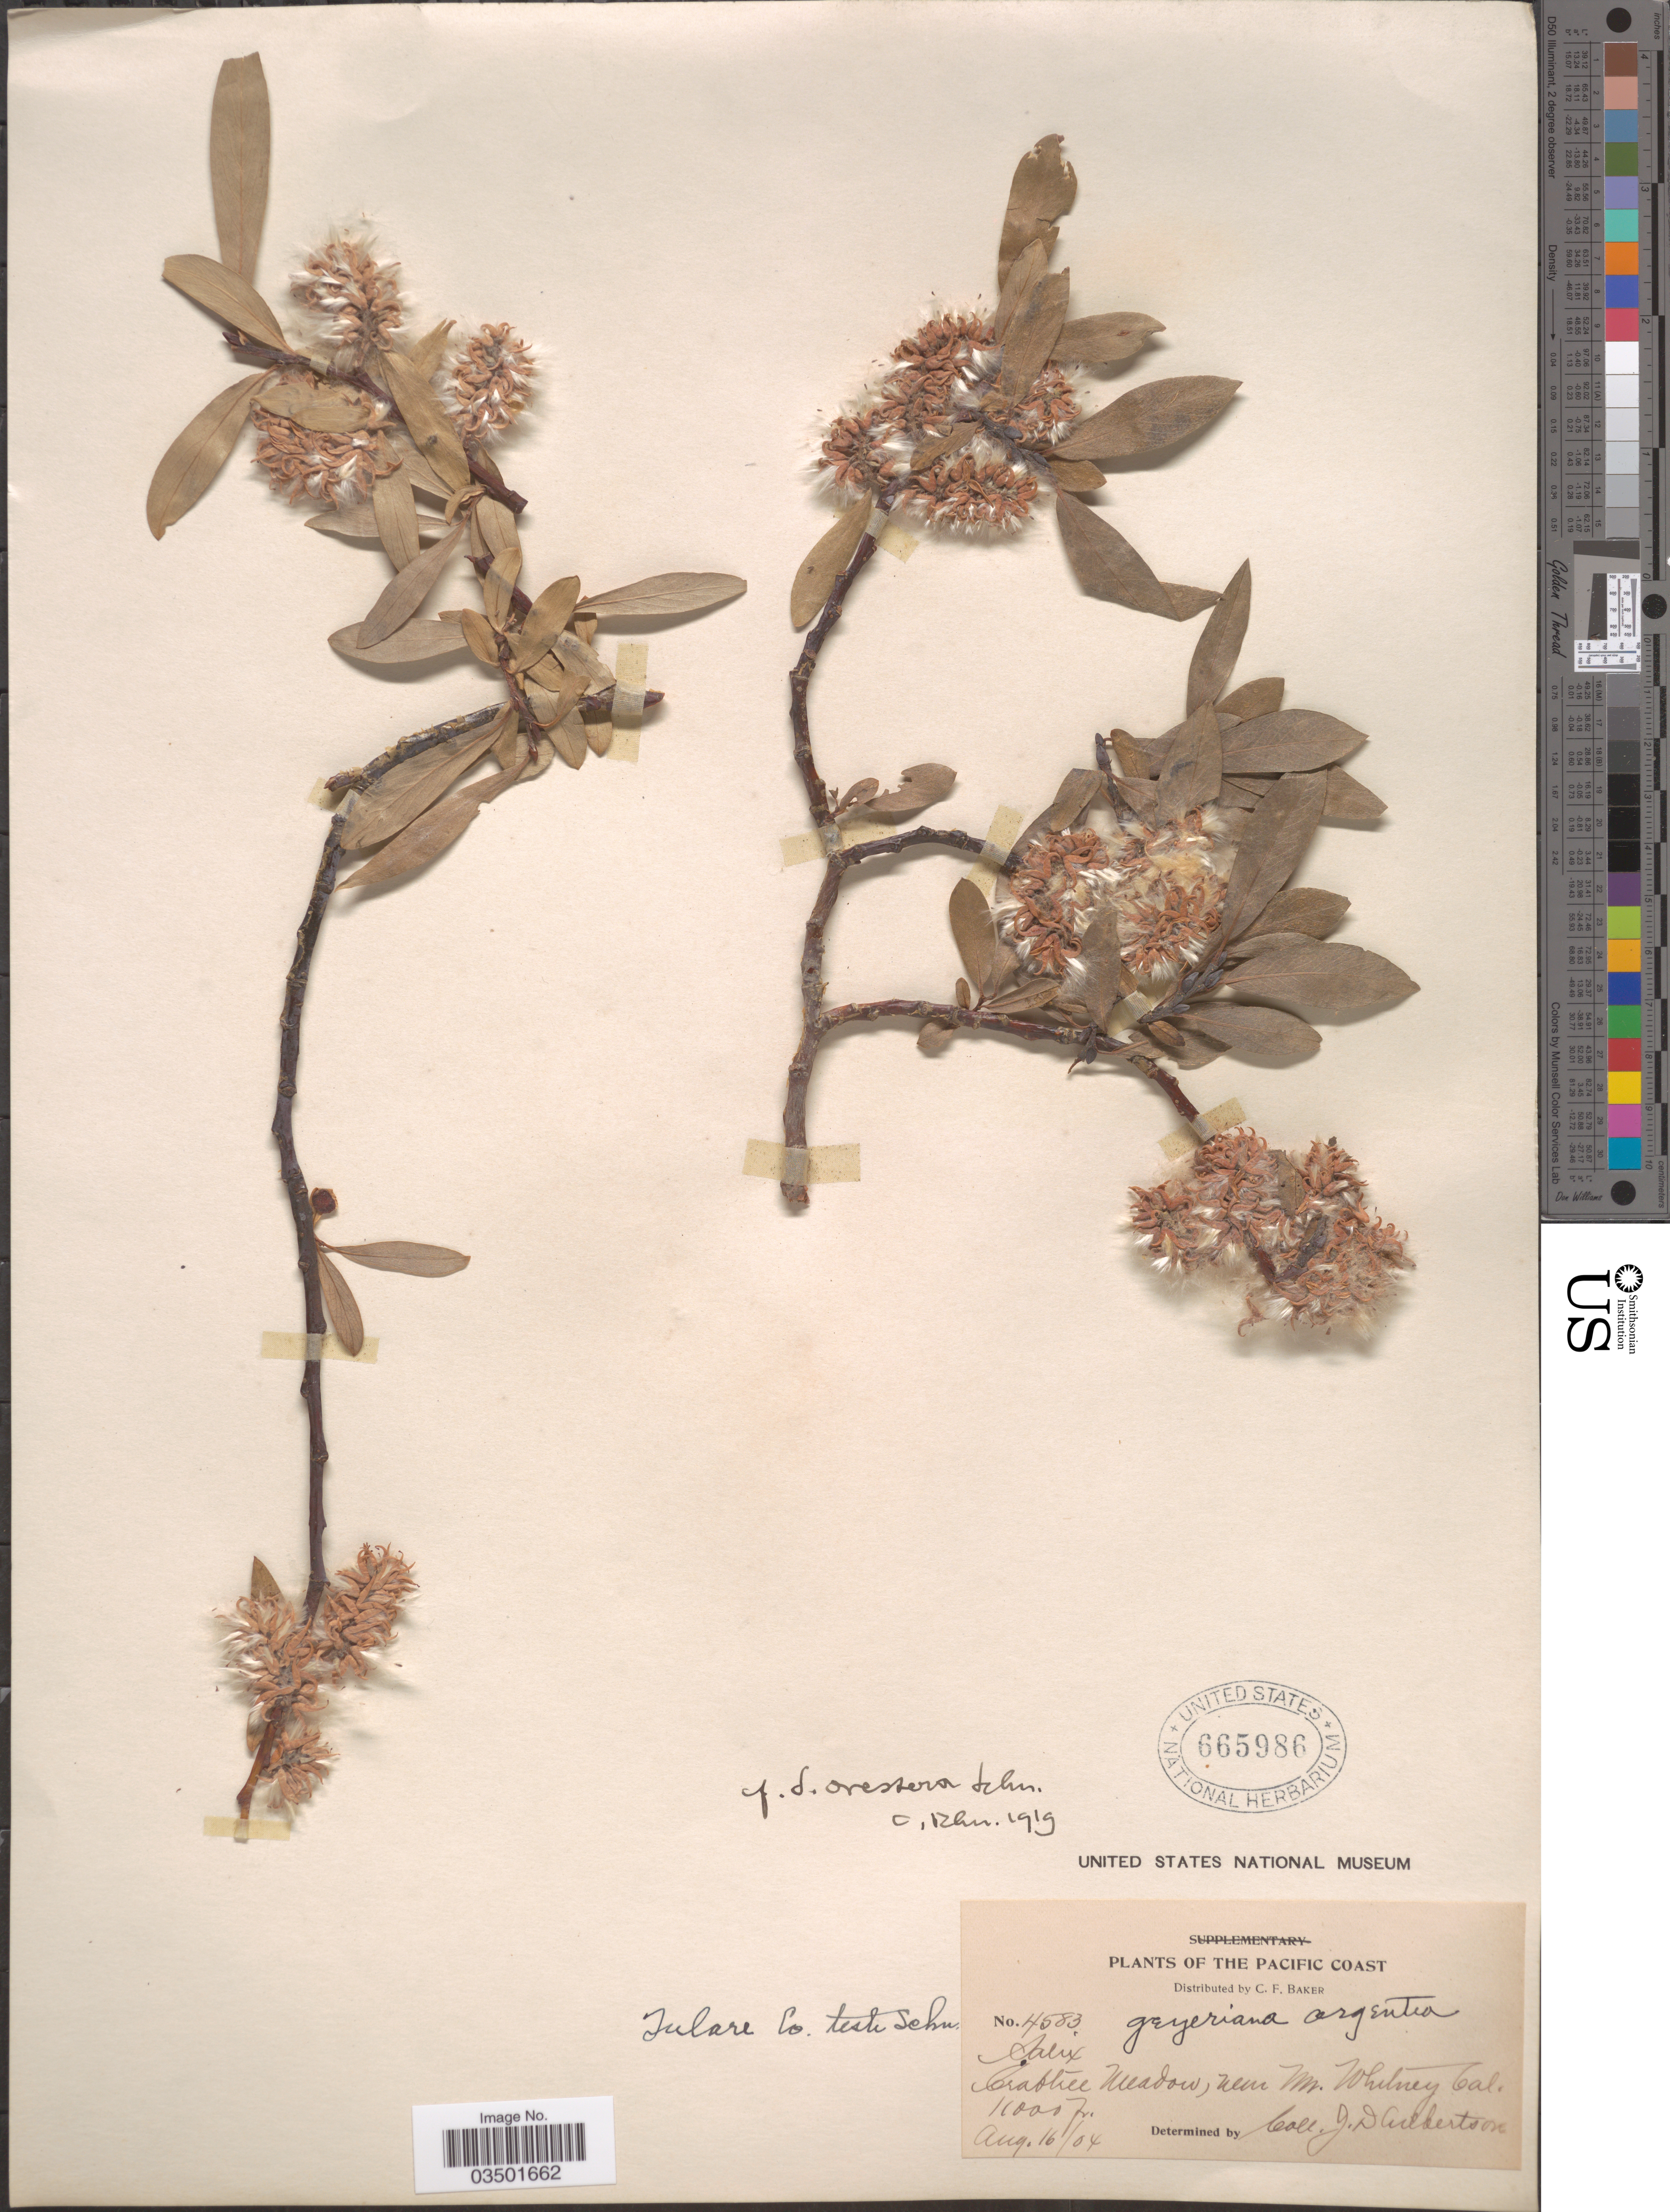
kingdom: Plantae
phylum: Tracheophyta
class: Magnoliopsida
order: Malpighiales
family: Salicaceae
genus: Salix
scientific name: Salix orestera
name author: C.K. Schneid.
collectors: J. Culbertson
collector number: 4583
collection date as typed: Transcribed d/m/y: 16/8/4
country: United States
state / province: California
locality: The Pacific Coast. Crabtree Meadow, near Mt. Whitney.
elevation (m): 3353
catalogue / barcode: US 665986